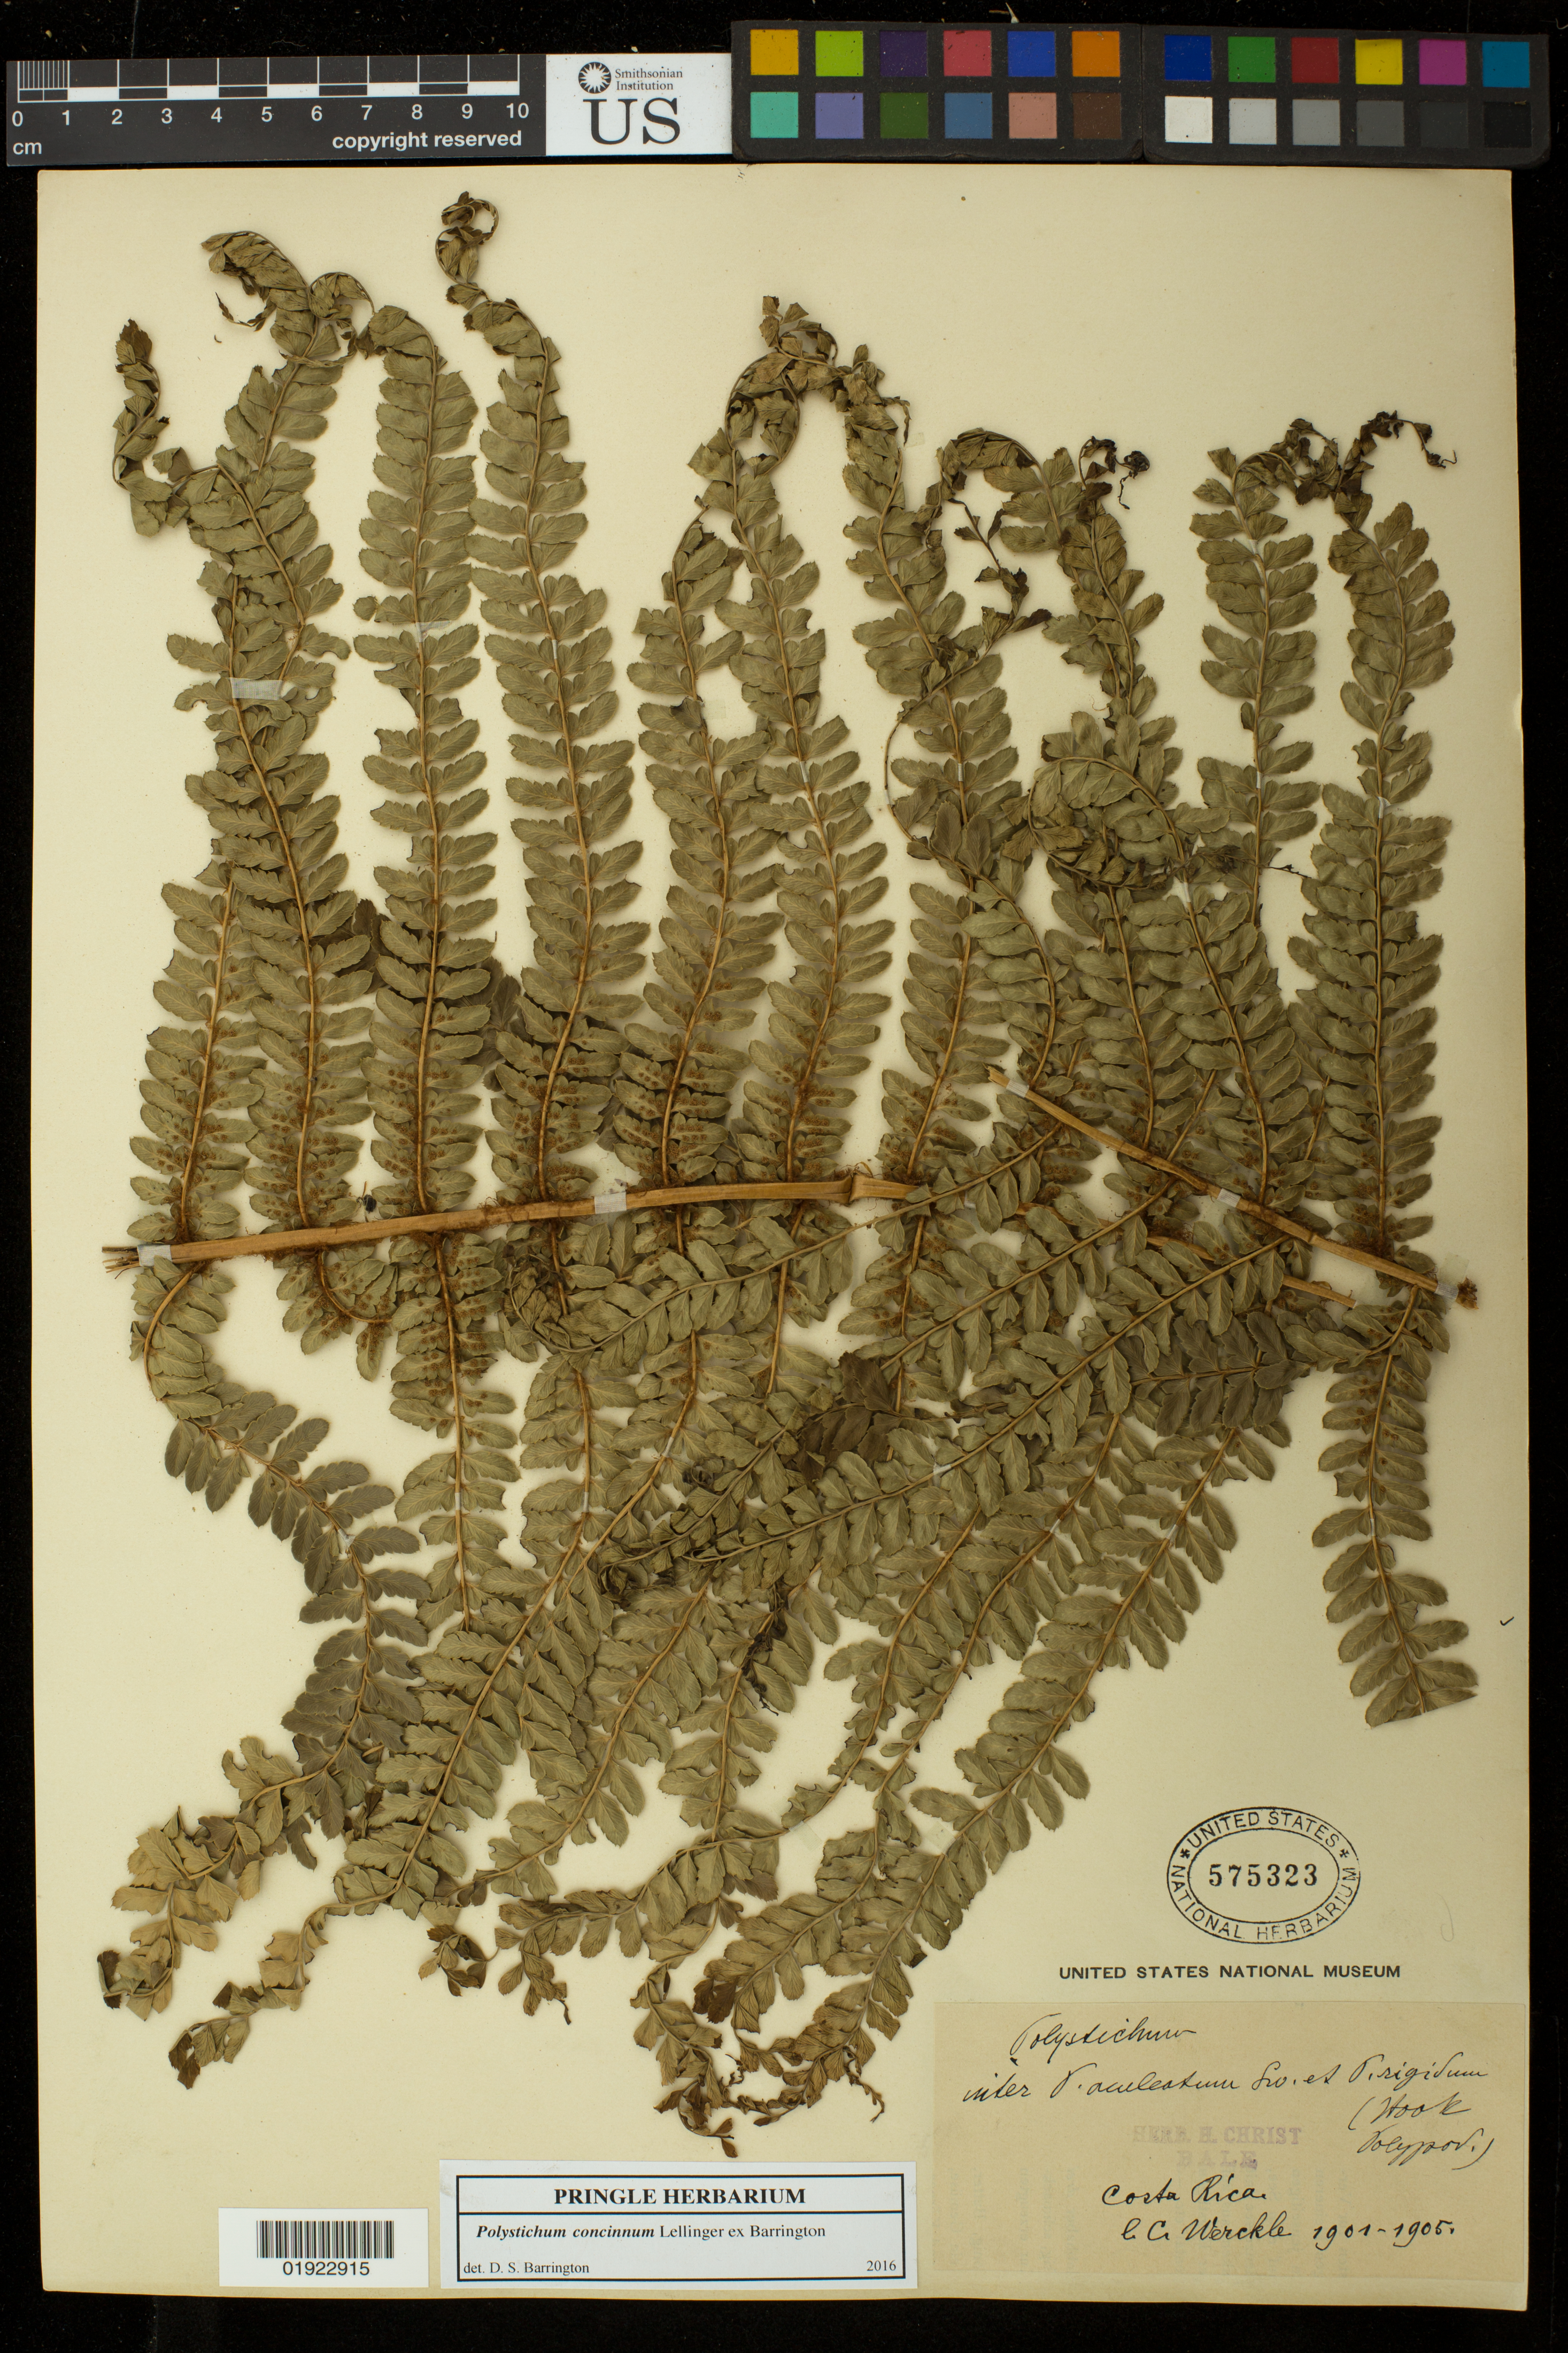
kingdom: Plantae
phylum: Tracheophyta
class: Polypodiopsida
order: Polypodiales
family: Dryopteridaceae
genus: Polystichum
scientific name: Polystichum concinnum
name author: Lellinger ex Barrington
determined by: Barrington, D. S., Curator (VT), University of Vermont (UNITED STATES)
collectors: C. Wercklé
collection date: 1901/1905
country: Costa Rica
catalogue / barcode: US 575323